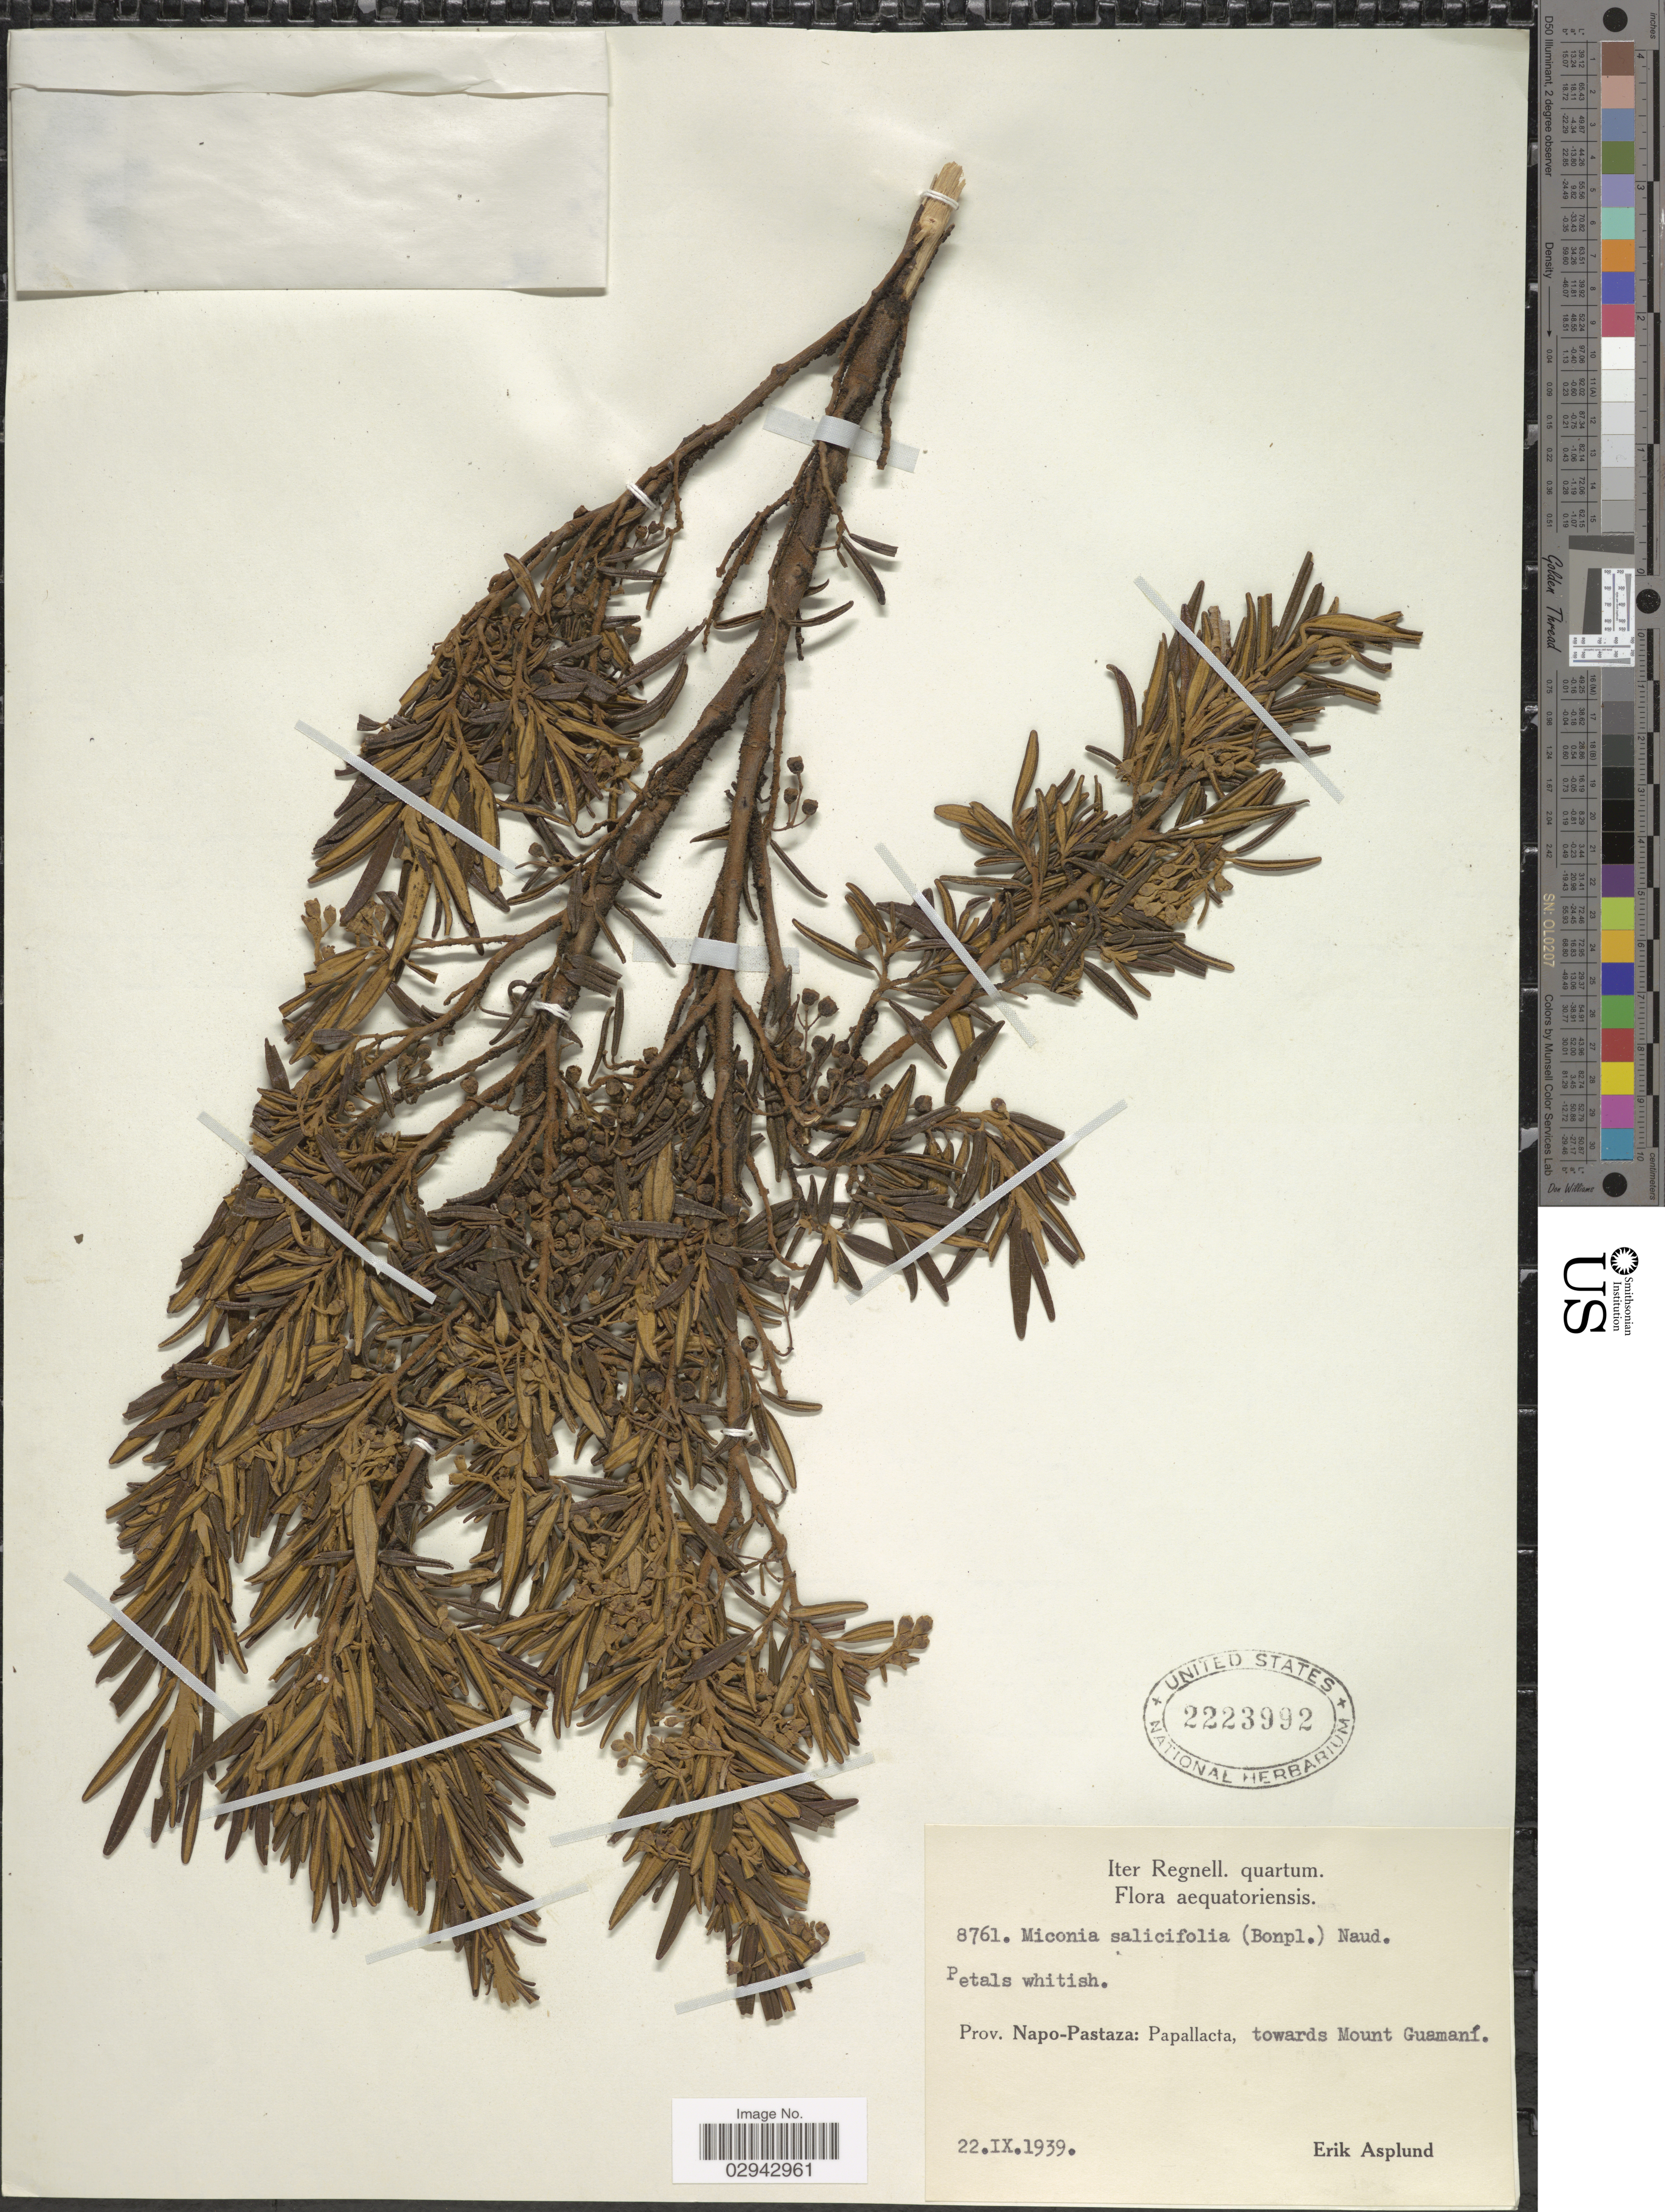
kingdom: Plantae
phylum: Tracheophyta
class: Magnoliopsida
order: Myrtales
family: Melastomataceae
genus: Miconia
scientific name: Miconia salicifolia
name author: (Bonpl.) Naudin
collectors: E. Asplund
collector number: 8761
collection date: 1939-09-22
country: Ecuador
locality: Prov. Napo-Pastaza: Papallacta, towards Mount Guamaní.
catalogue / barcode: US 2223992